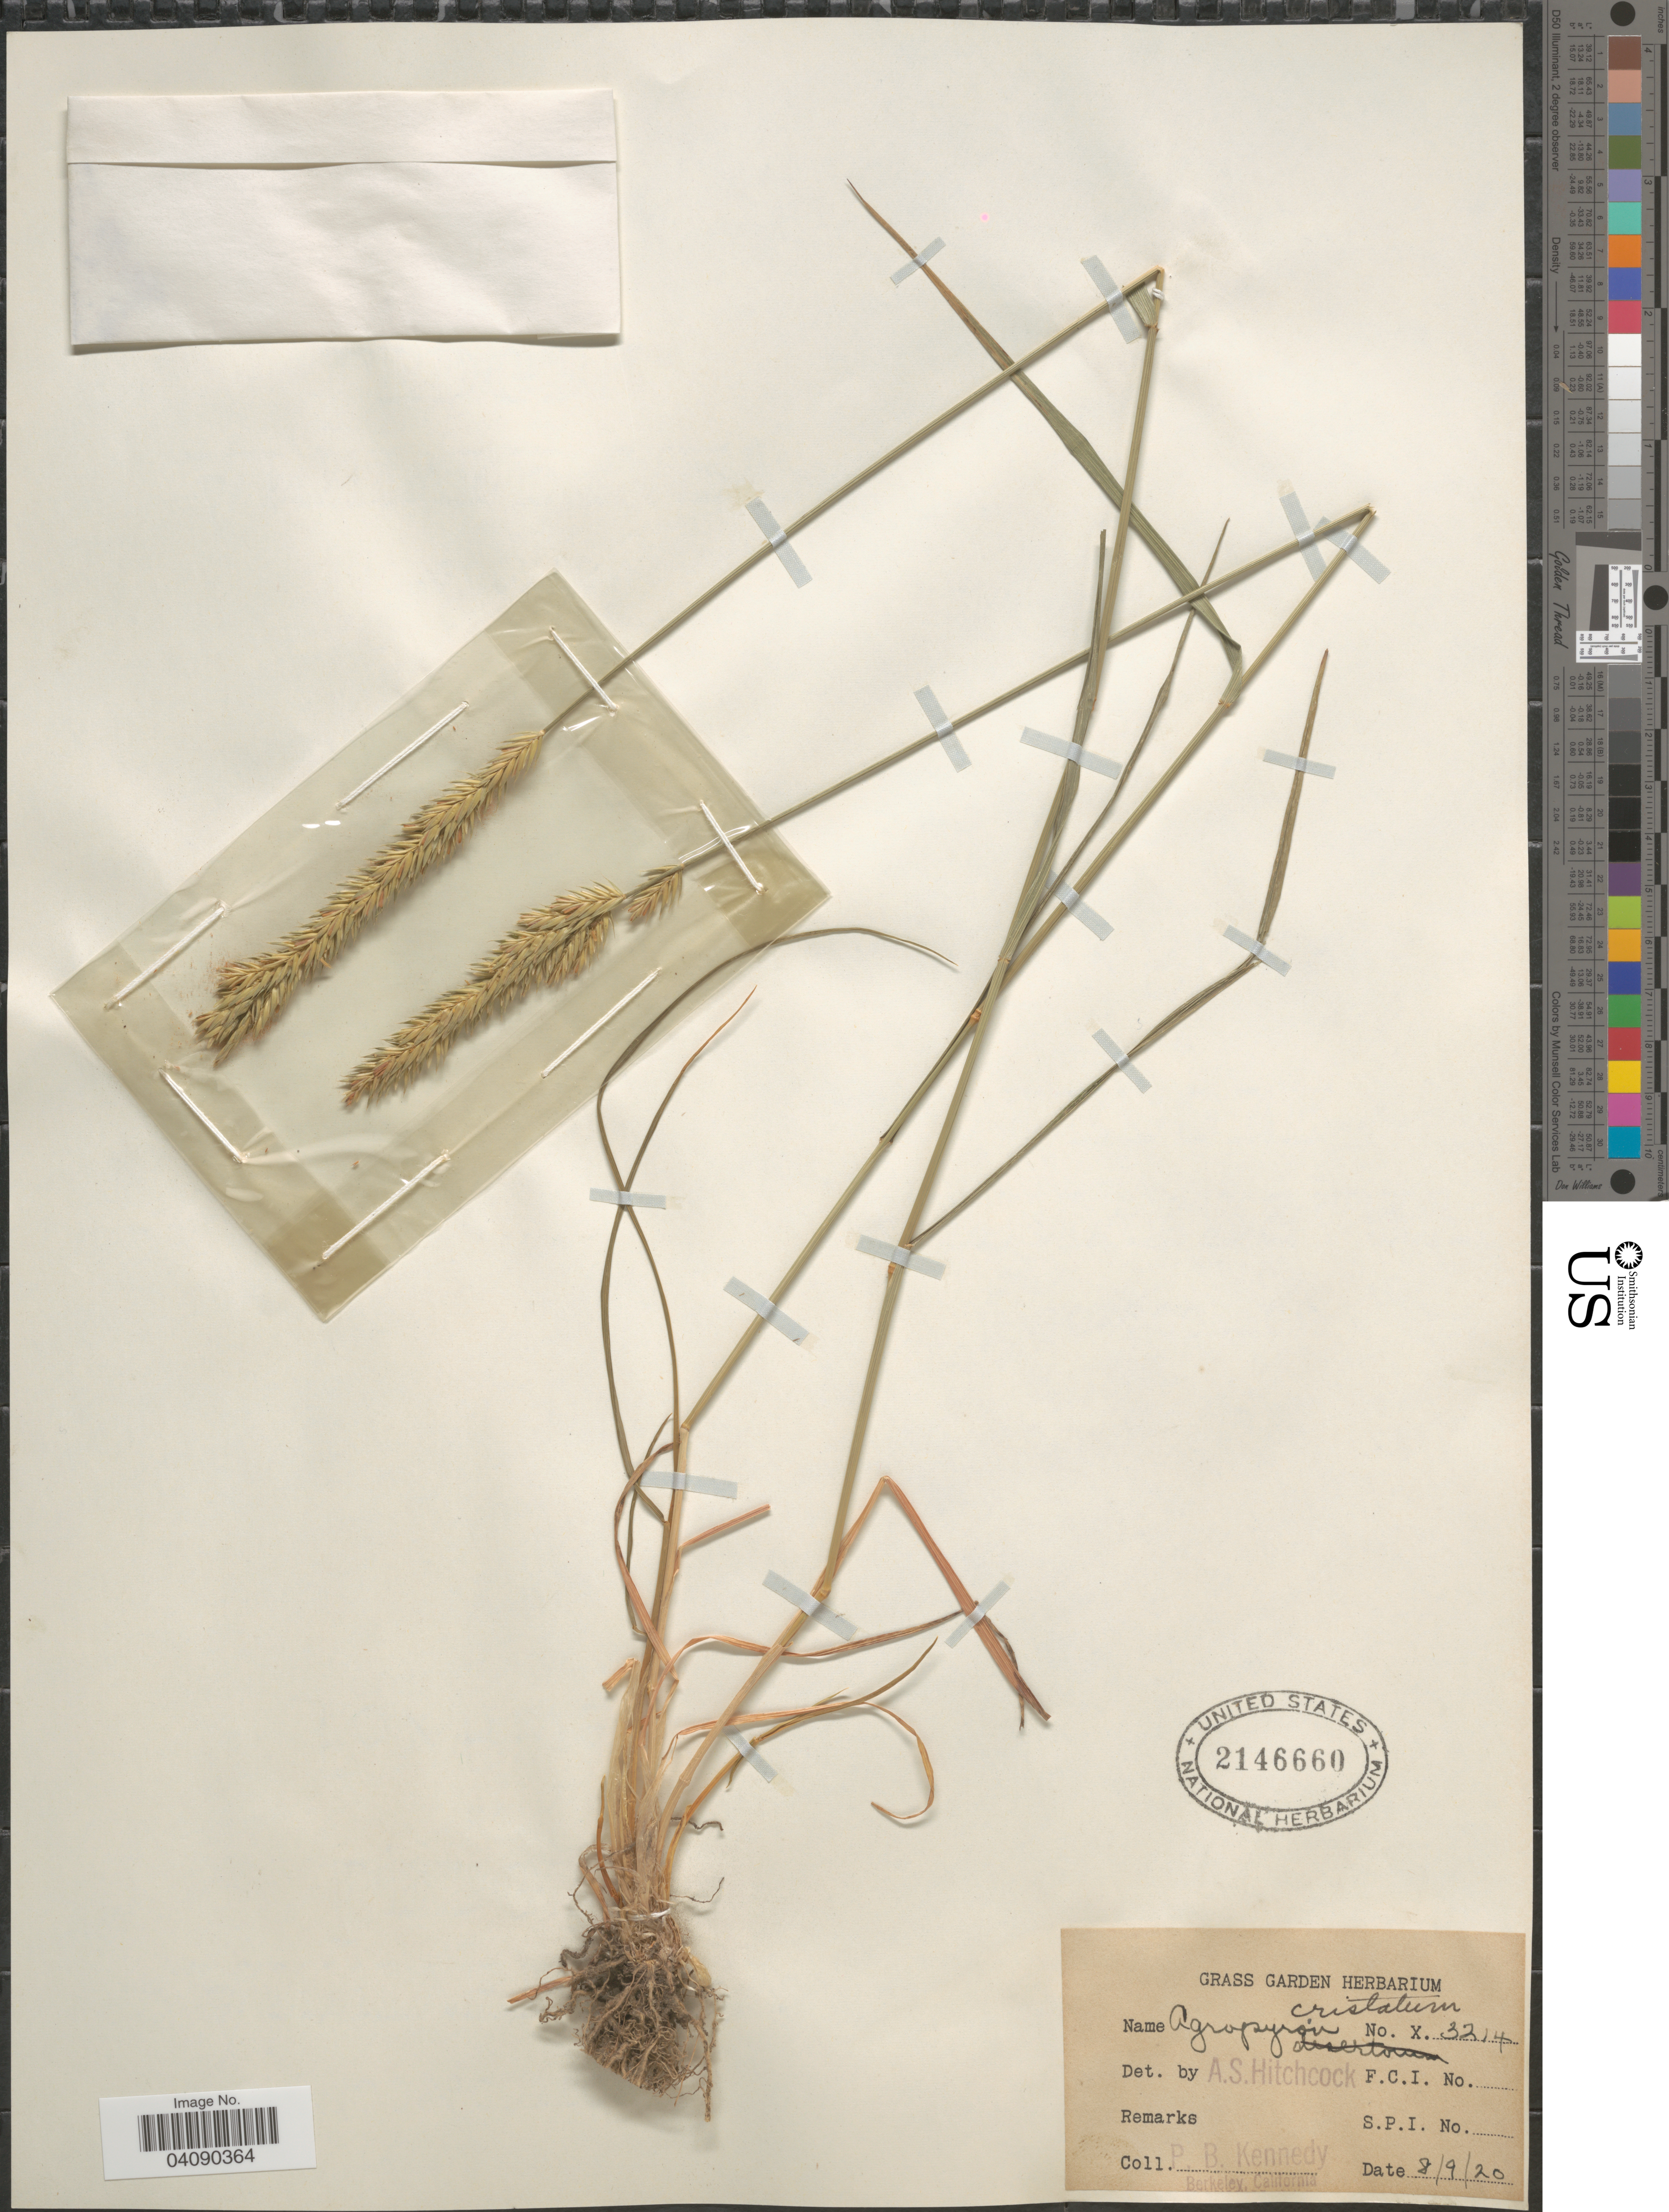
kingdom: Plantae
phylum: Tracheophyta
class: Liliopsida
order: Poales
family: Poaceae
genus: Agropyron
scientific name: Agropyron cristatum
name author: (L.) Gaertn.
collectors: P. B. Kennedy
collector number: X3214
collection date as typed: Transcribed d/m/y: 9/8/20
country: United States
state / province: California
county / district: Alameda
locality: Berkeley.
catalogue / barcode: US 2146660